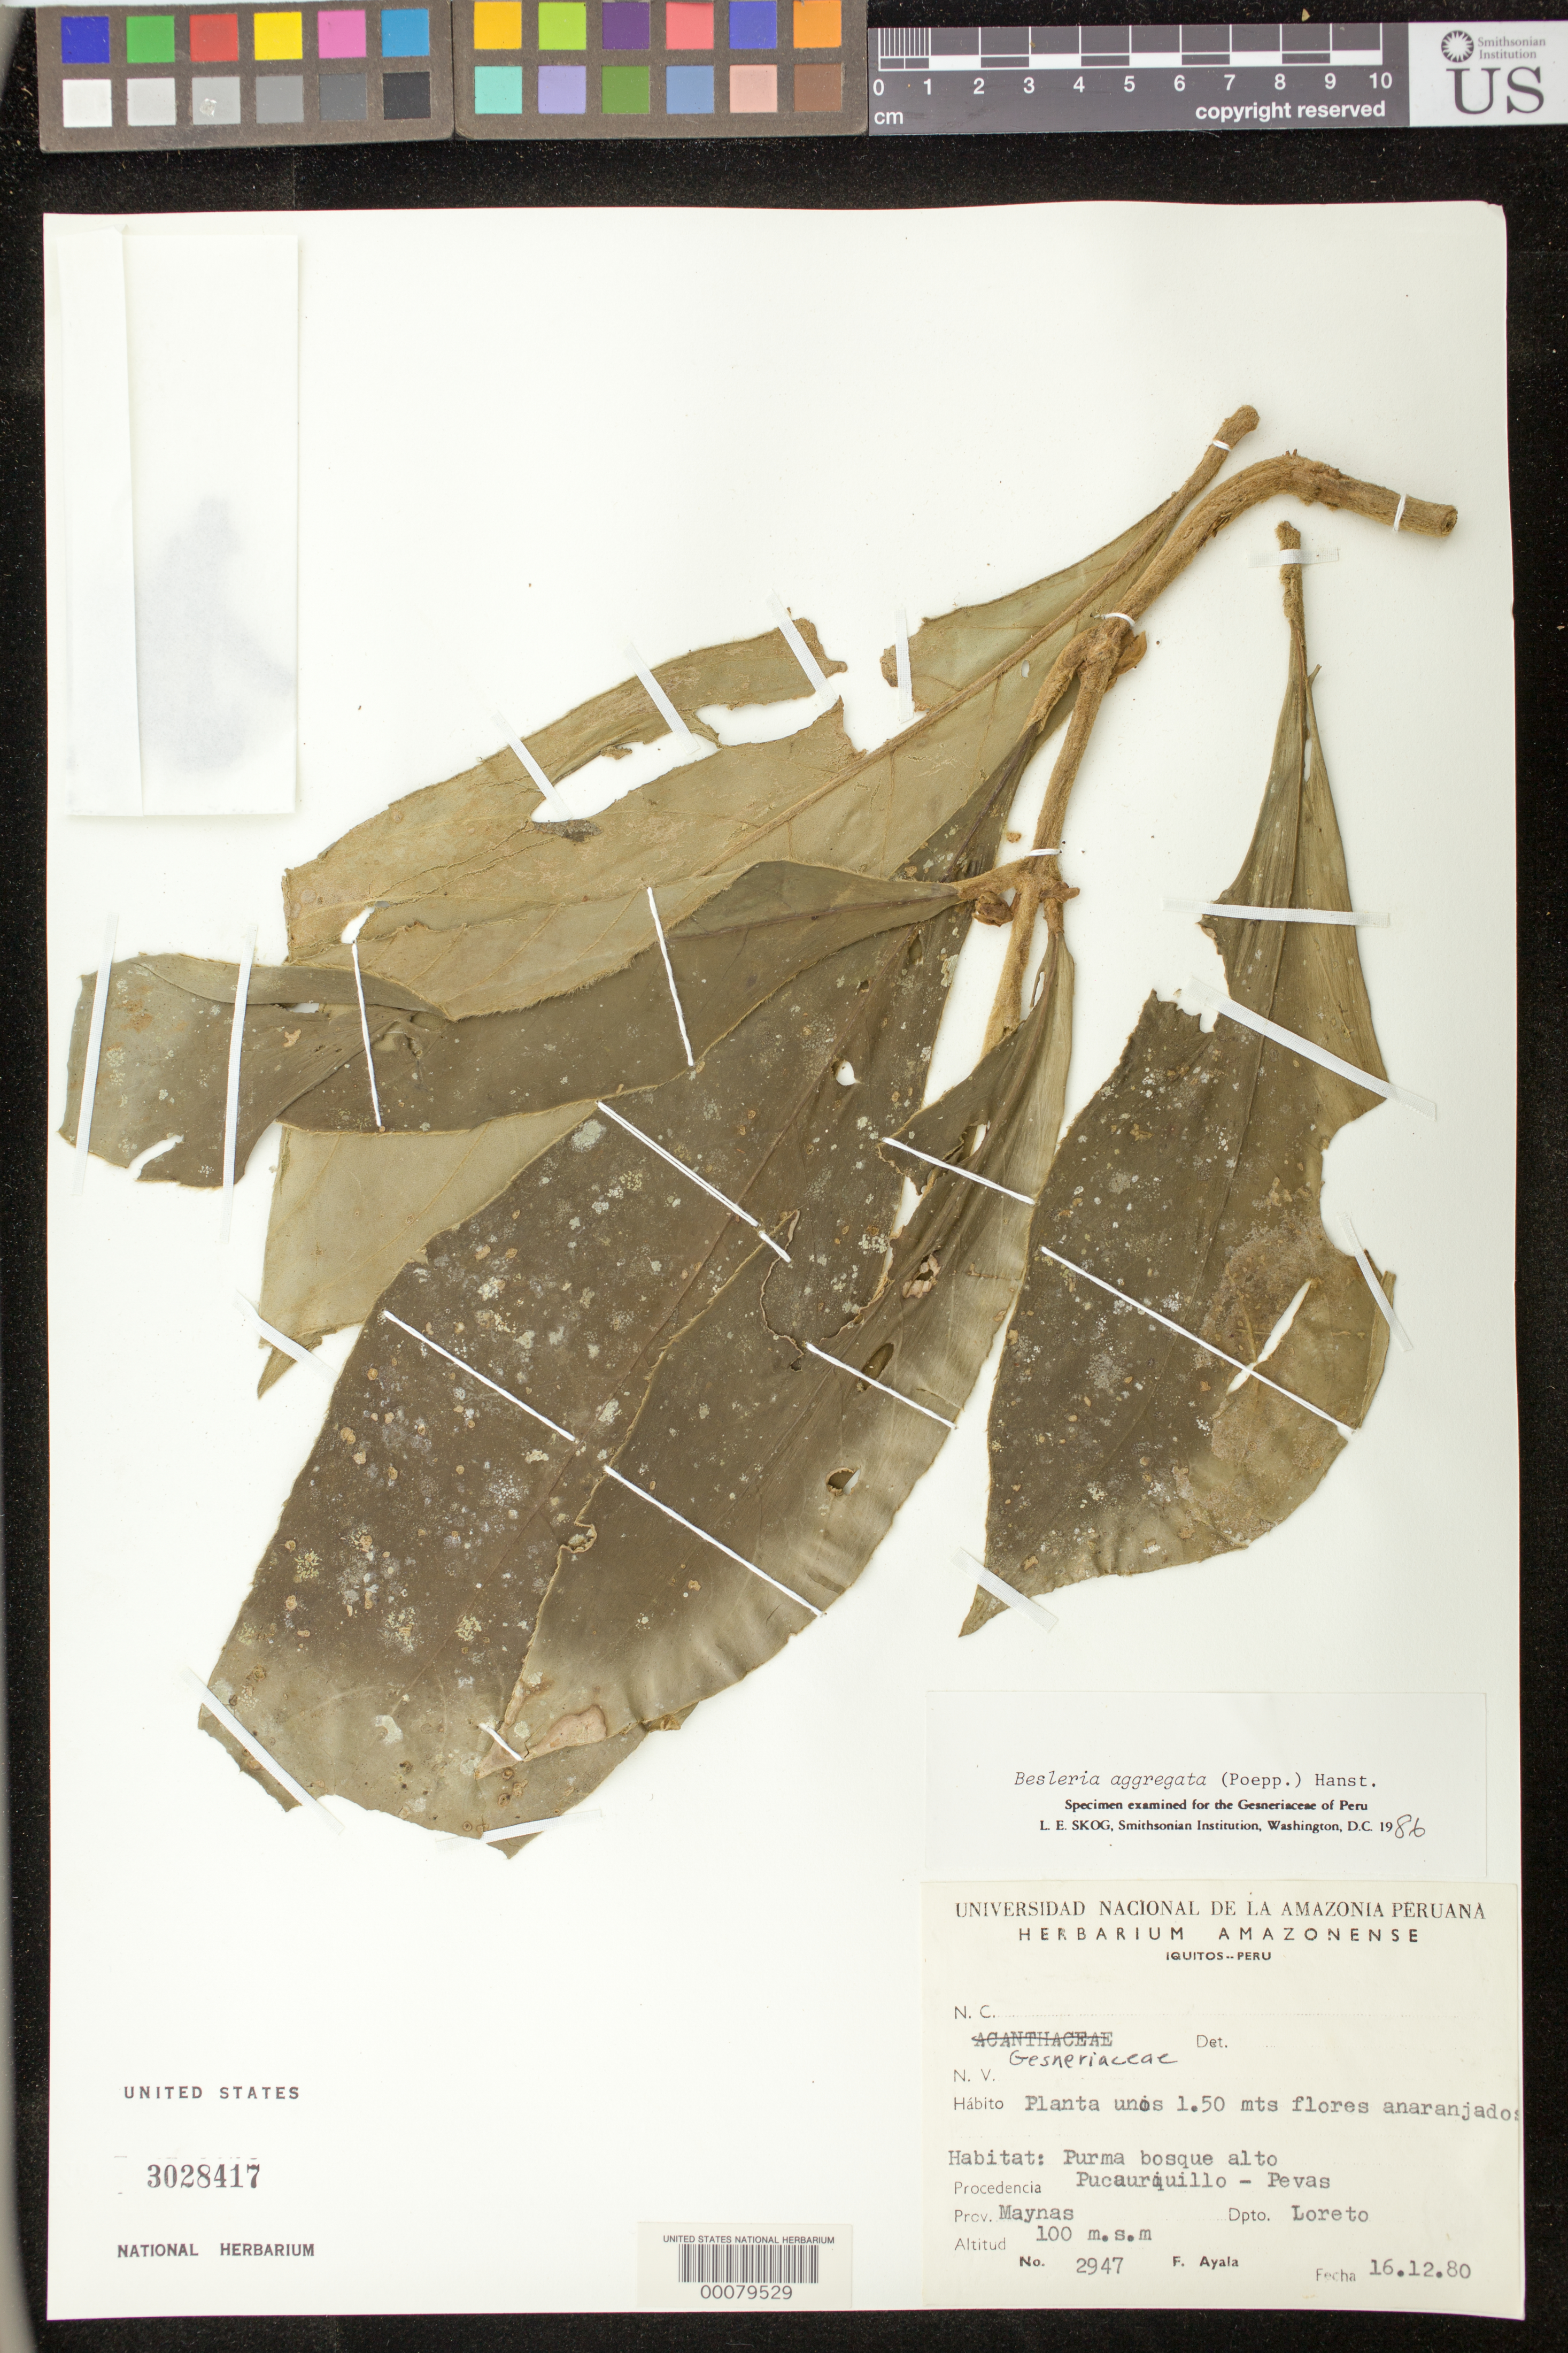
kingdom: Plantae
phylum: Tracheophyta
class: Magnoliopsida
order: Lamiales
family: Gesneriaceae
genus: Besleria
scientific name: Besleria aggregata var. aggregata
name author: (Mart.) Hanst.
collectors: F. Ayala F.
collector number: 2947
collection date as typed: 16 Dec 1980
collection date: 1980-12-16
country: Peru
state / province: Loreto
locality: Prov. Maynas; Pucaurquillo - Pevas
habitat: Tall purma forest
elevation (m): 100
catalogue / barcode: US 3028417